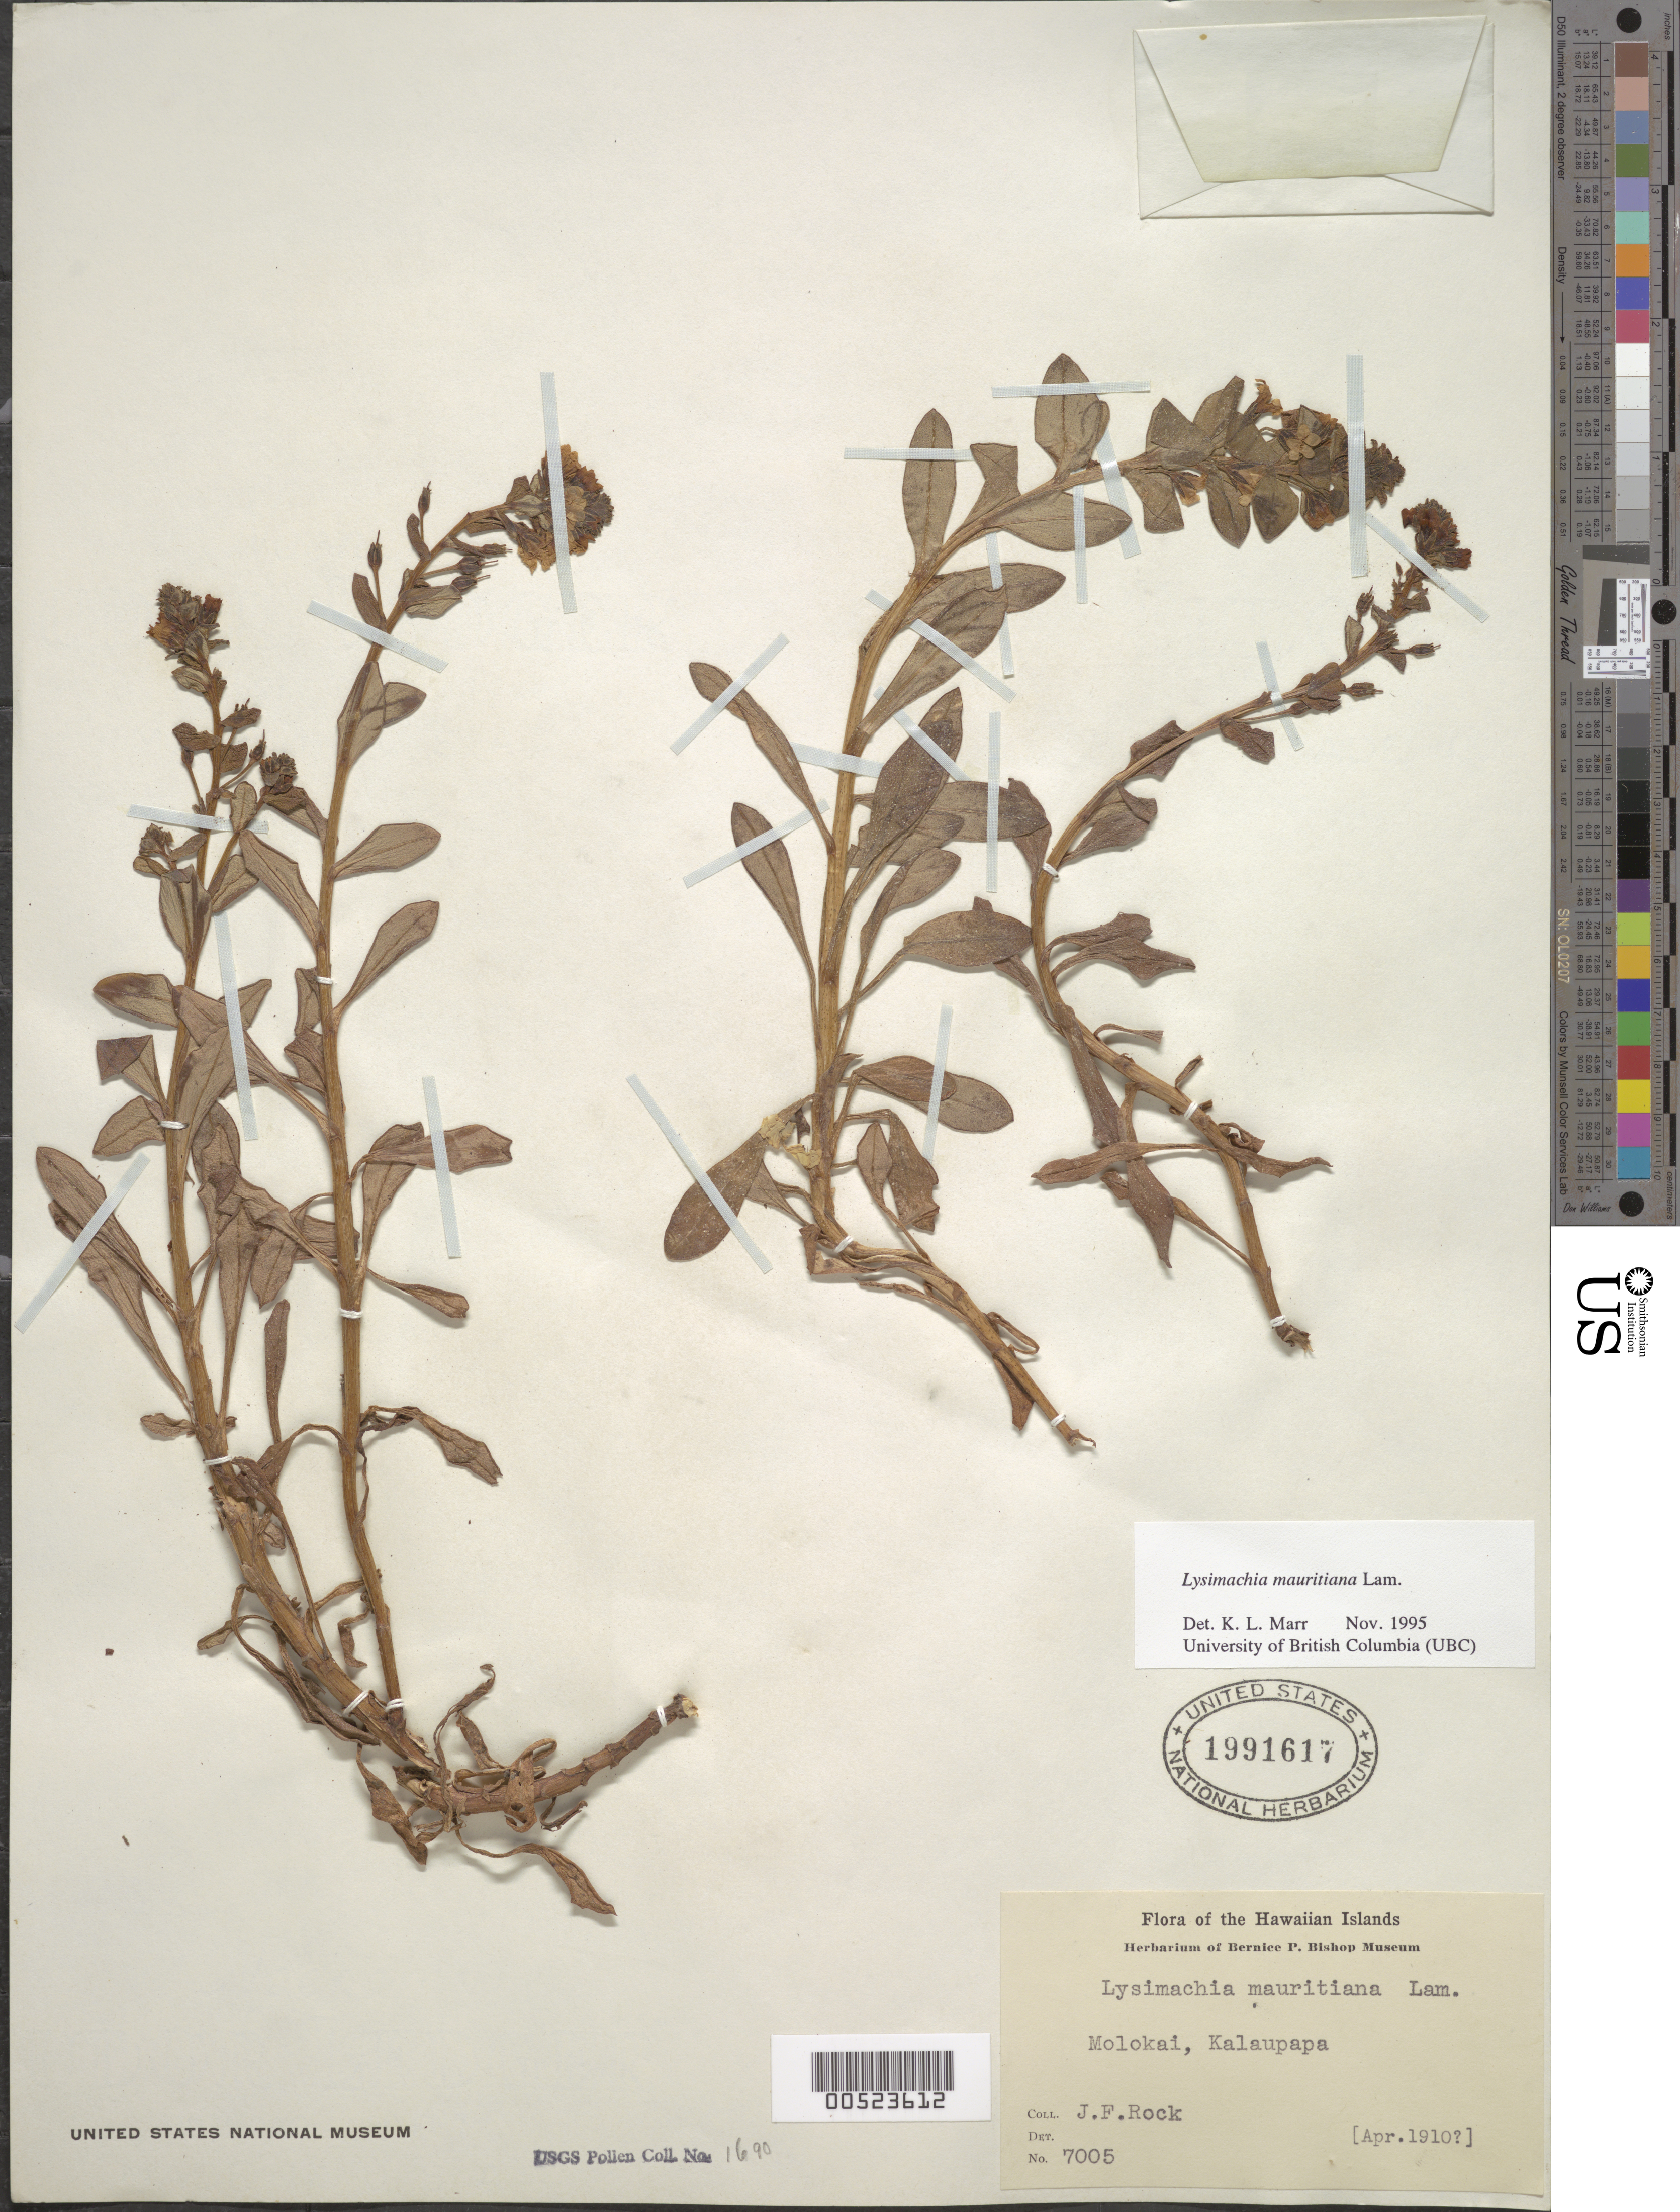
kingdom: Plantae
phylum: Tracheophyta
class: Magnoliopsida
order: Ericales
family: Primulaceae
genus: Lysimachia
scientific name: Lysimachia mauritiana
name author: Lam.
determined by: Marr, K. L.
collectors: J. F. Rock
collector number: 7005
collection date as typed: Apr 1910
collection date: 1910-04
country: United States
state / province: Hawaii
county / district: Maui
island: Moloka'i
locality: Kalaupapa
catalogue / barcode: US 1991617